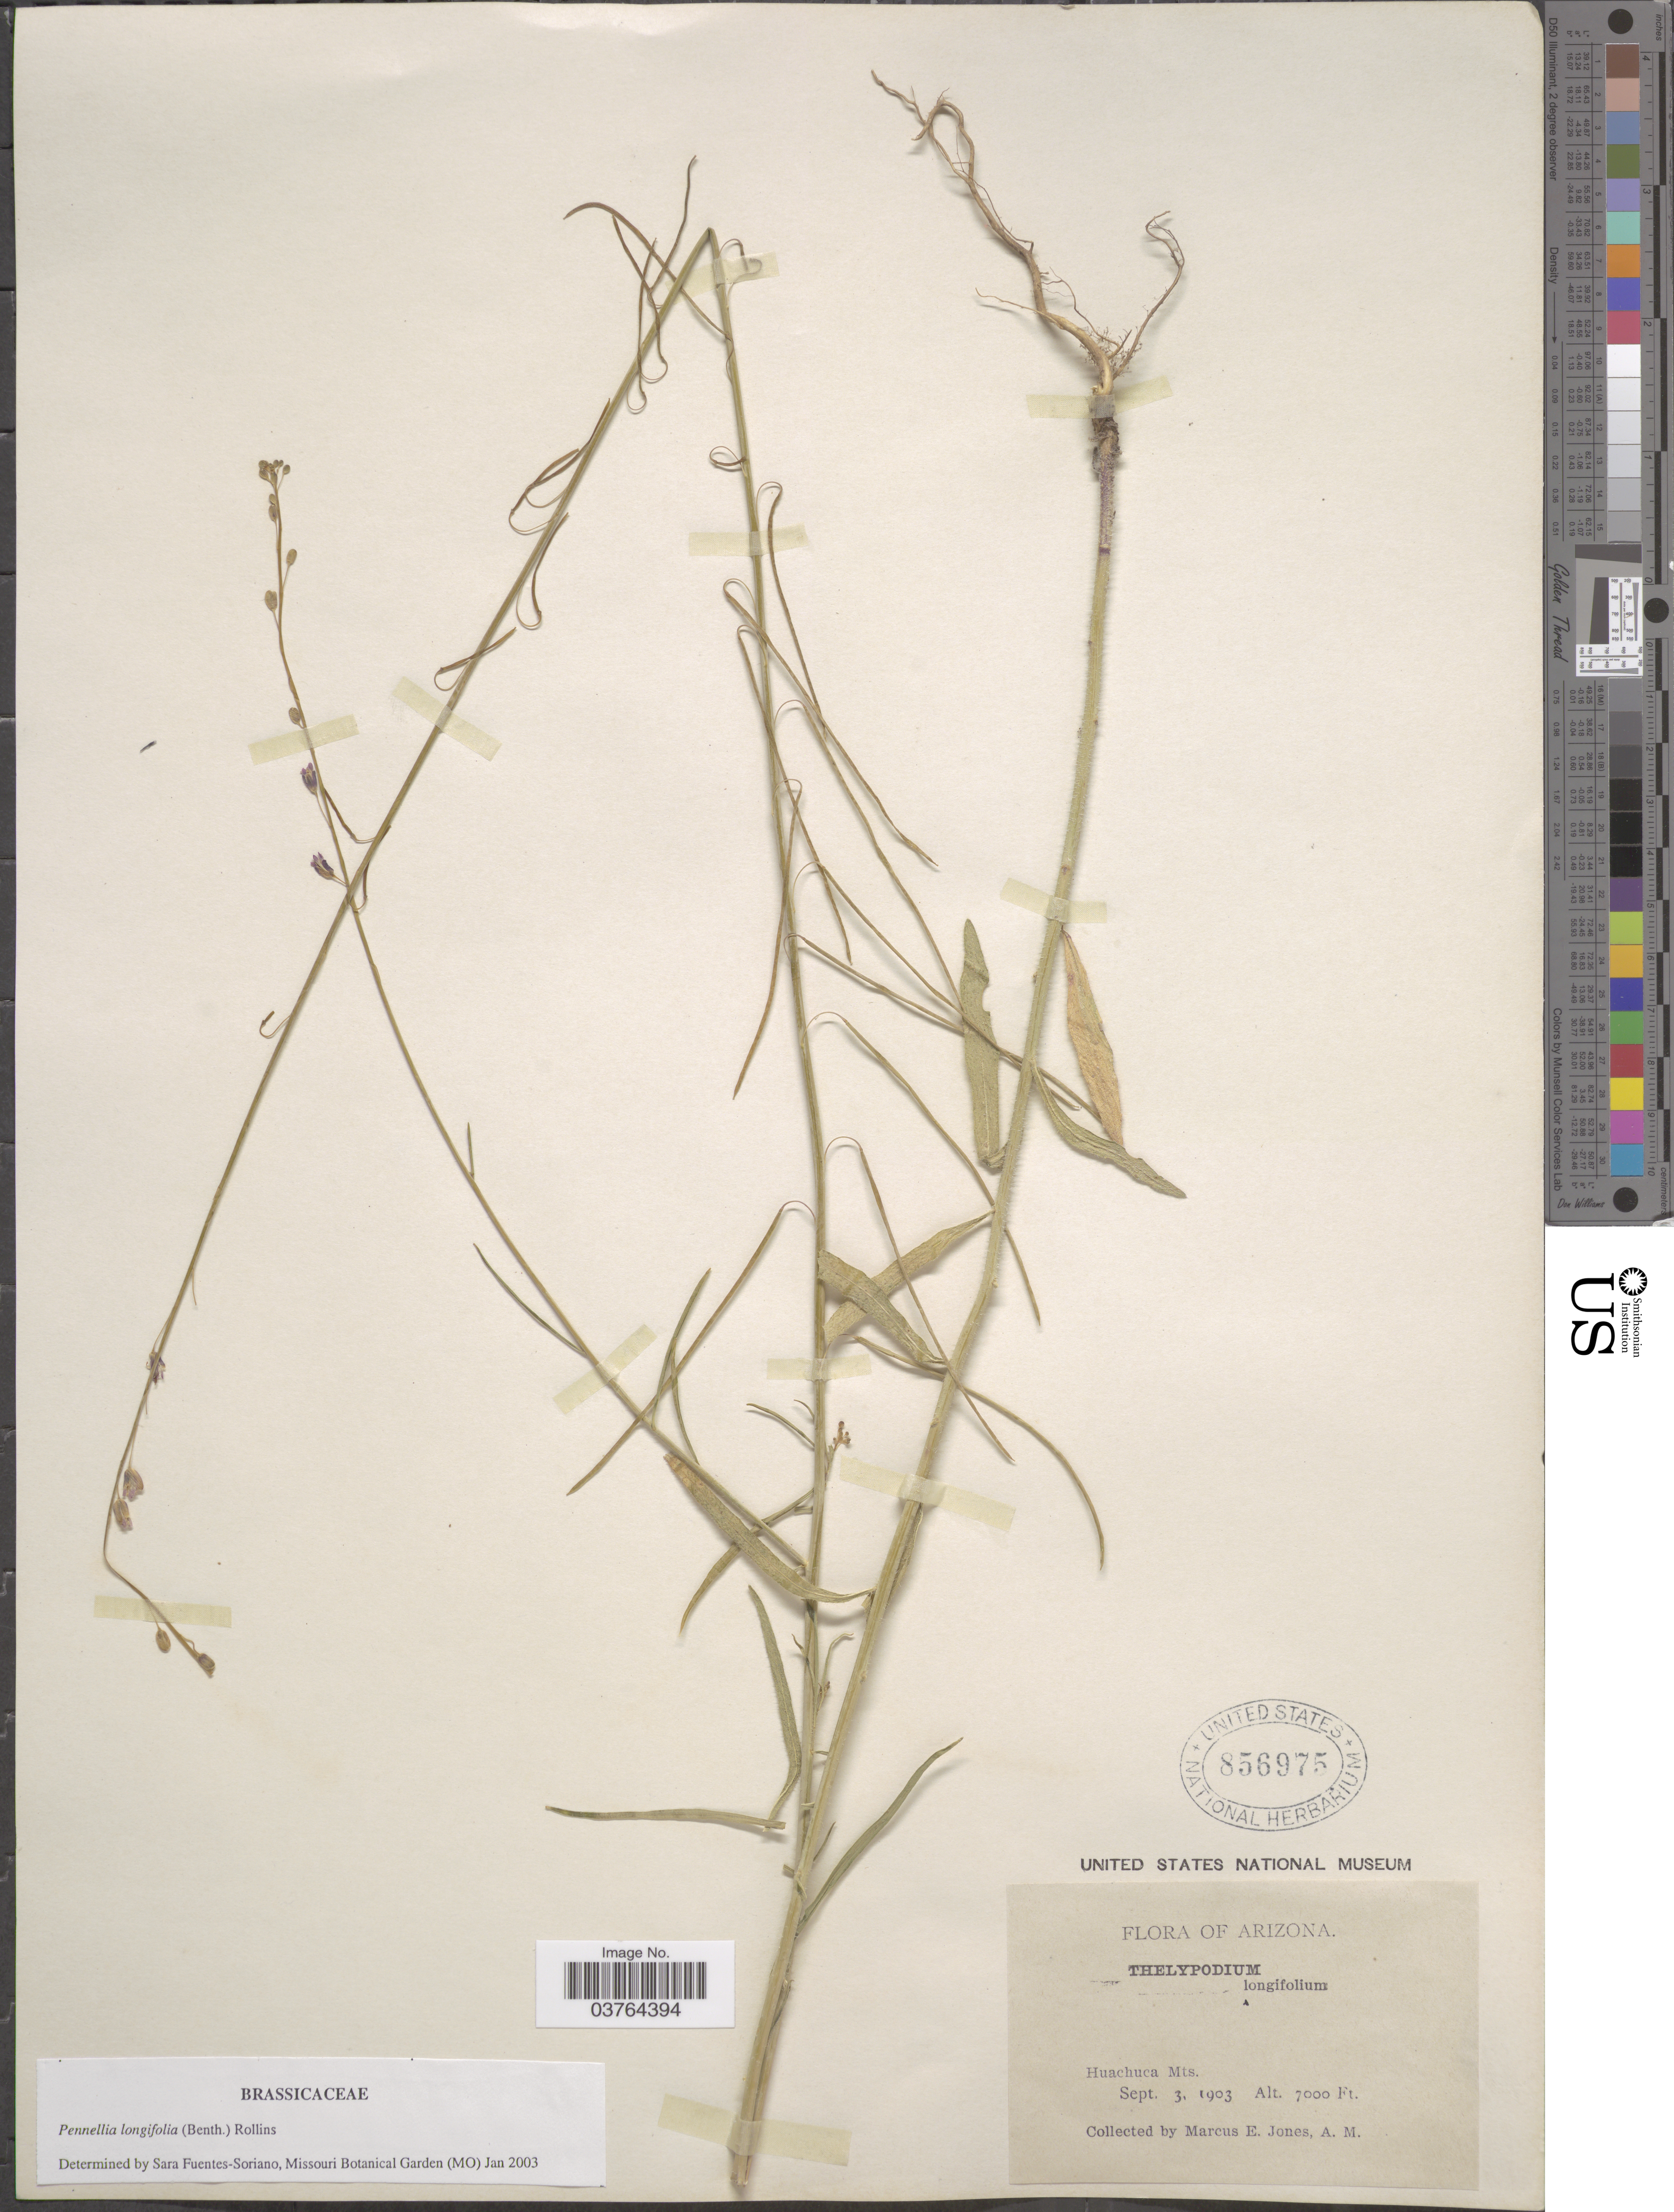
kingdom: Plantae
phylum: Tracheophyta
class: Magnoliopsida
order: Brassicales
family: Brassicaceae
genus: Pennellia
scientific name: Pennellia longifolia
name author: (Benth.) Rollins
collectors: M. E. Jones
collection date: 1903-09-03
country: United States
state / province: Arizona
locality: Huachuca Mts.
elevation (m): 2134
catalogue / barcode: US 856975